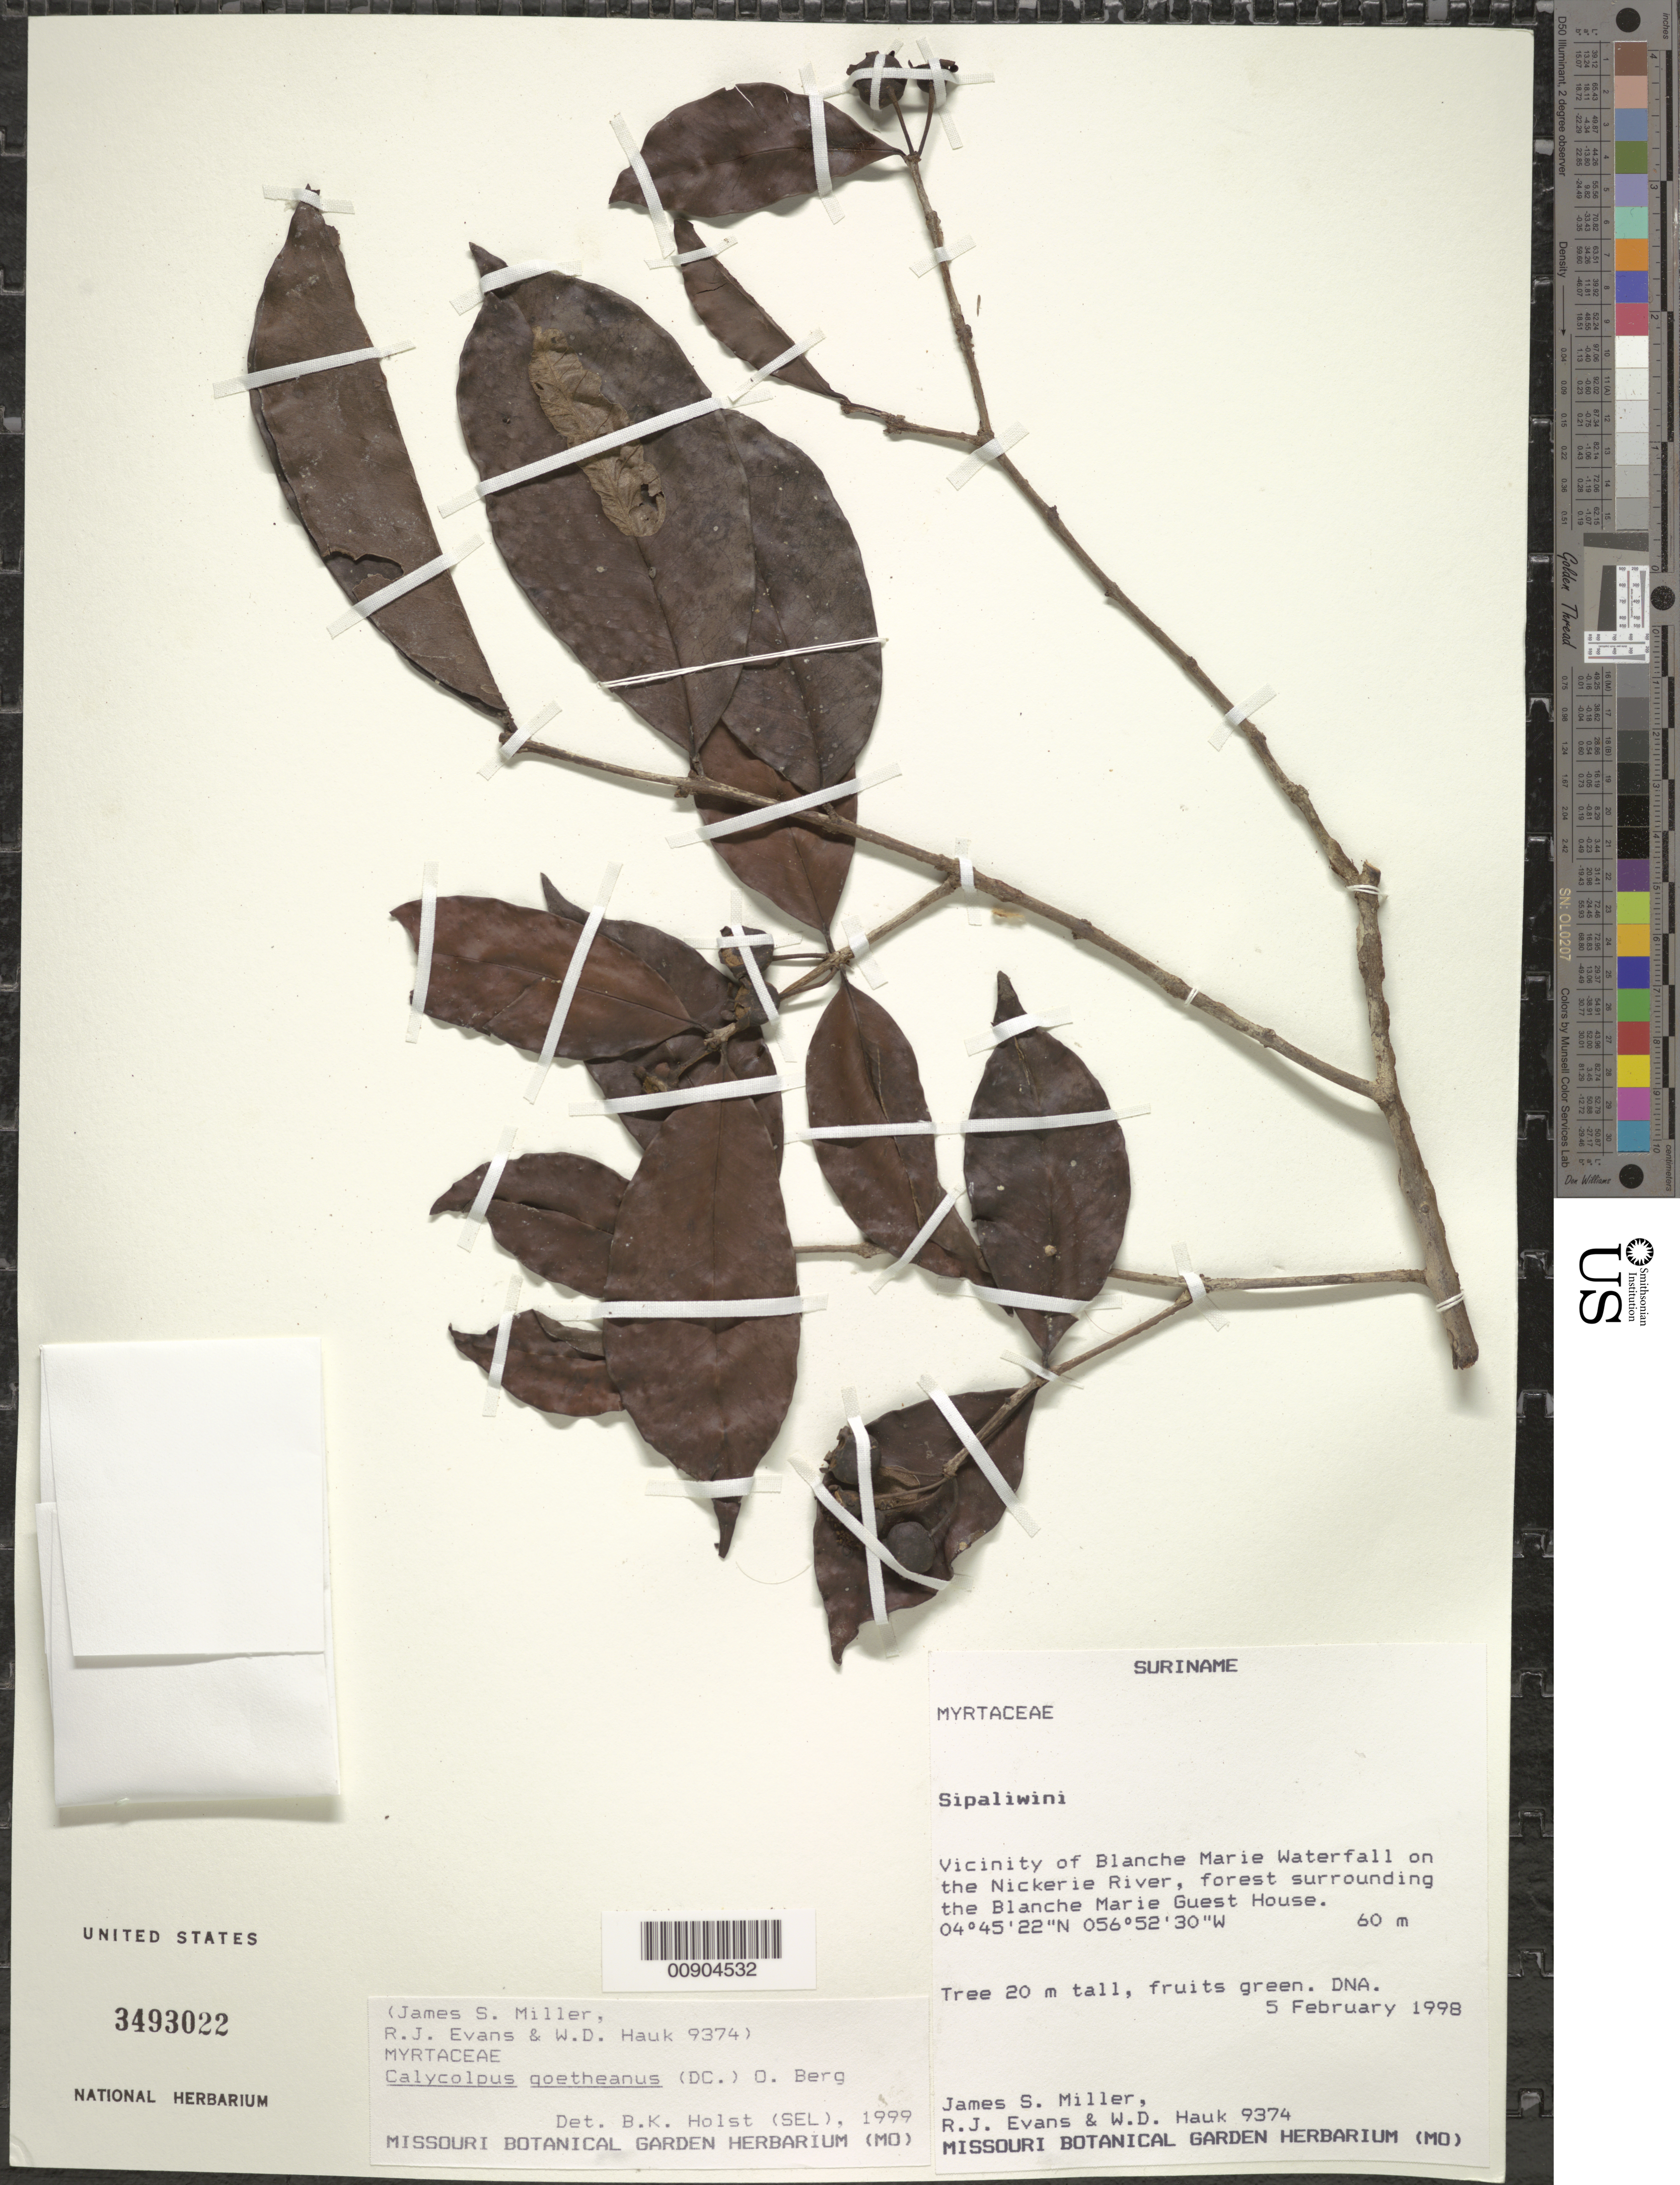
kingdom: Plantae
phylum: Tracheophyta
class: Magnoliopsida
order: Solanales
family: Solanaceae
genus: Solanum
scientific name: Solanum uncinellum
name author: Lindl.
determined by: Knapp, S. D.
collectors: R. Evans & H. Peckham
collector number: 2968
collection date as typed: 1 May 1998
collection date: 1998-05-01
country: Suriname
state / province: Sipaliwini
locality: vicinitiy of airstrip along Ulemari River, 71 km up Ulemari River from its confluence with Litani River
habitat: primary lowland wet forest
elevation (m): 150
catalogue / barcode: US 3493010